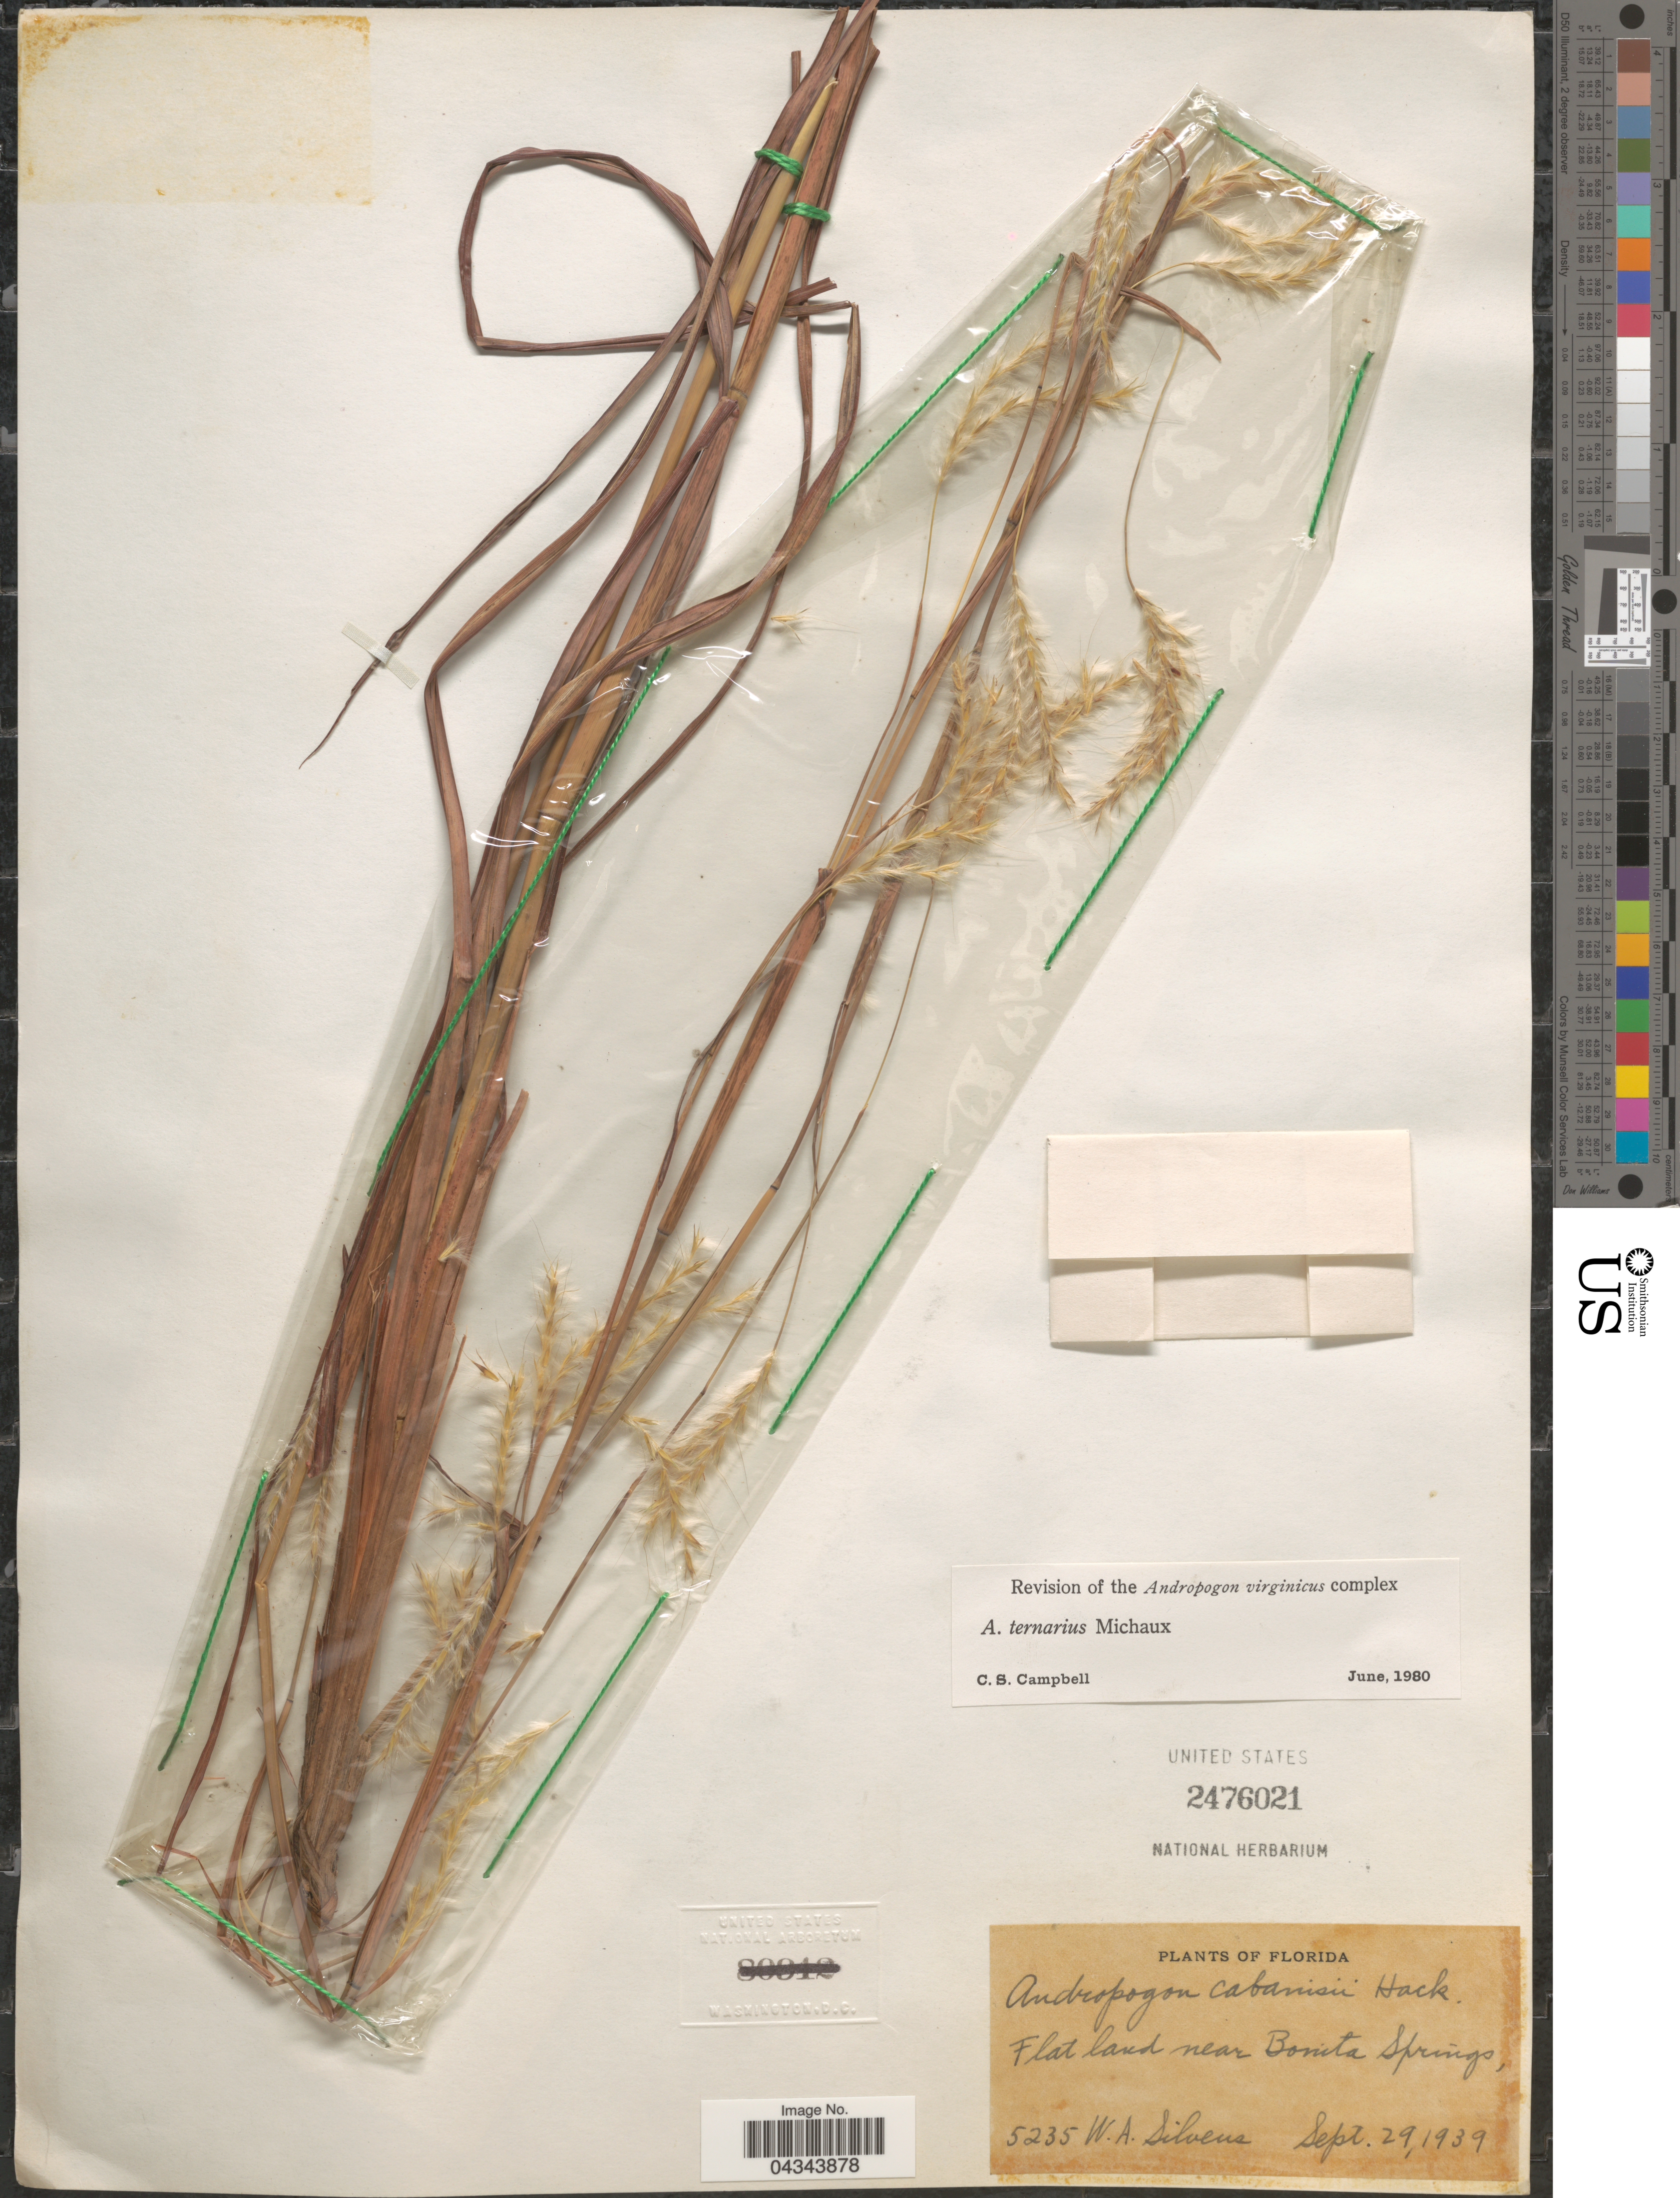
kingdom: Plantae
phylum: Tracheophyta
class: Liliopsida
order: Poales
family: Poaceae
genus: Andropogon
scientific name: Andropogon ternarius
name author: Michx.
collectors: W. Silveus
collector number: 5235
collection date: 1939-09-29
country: United States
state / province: Florida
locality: Flat land near Bonita Springs.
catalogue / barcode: US 2476021